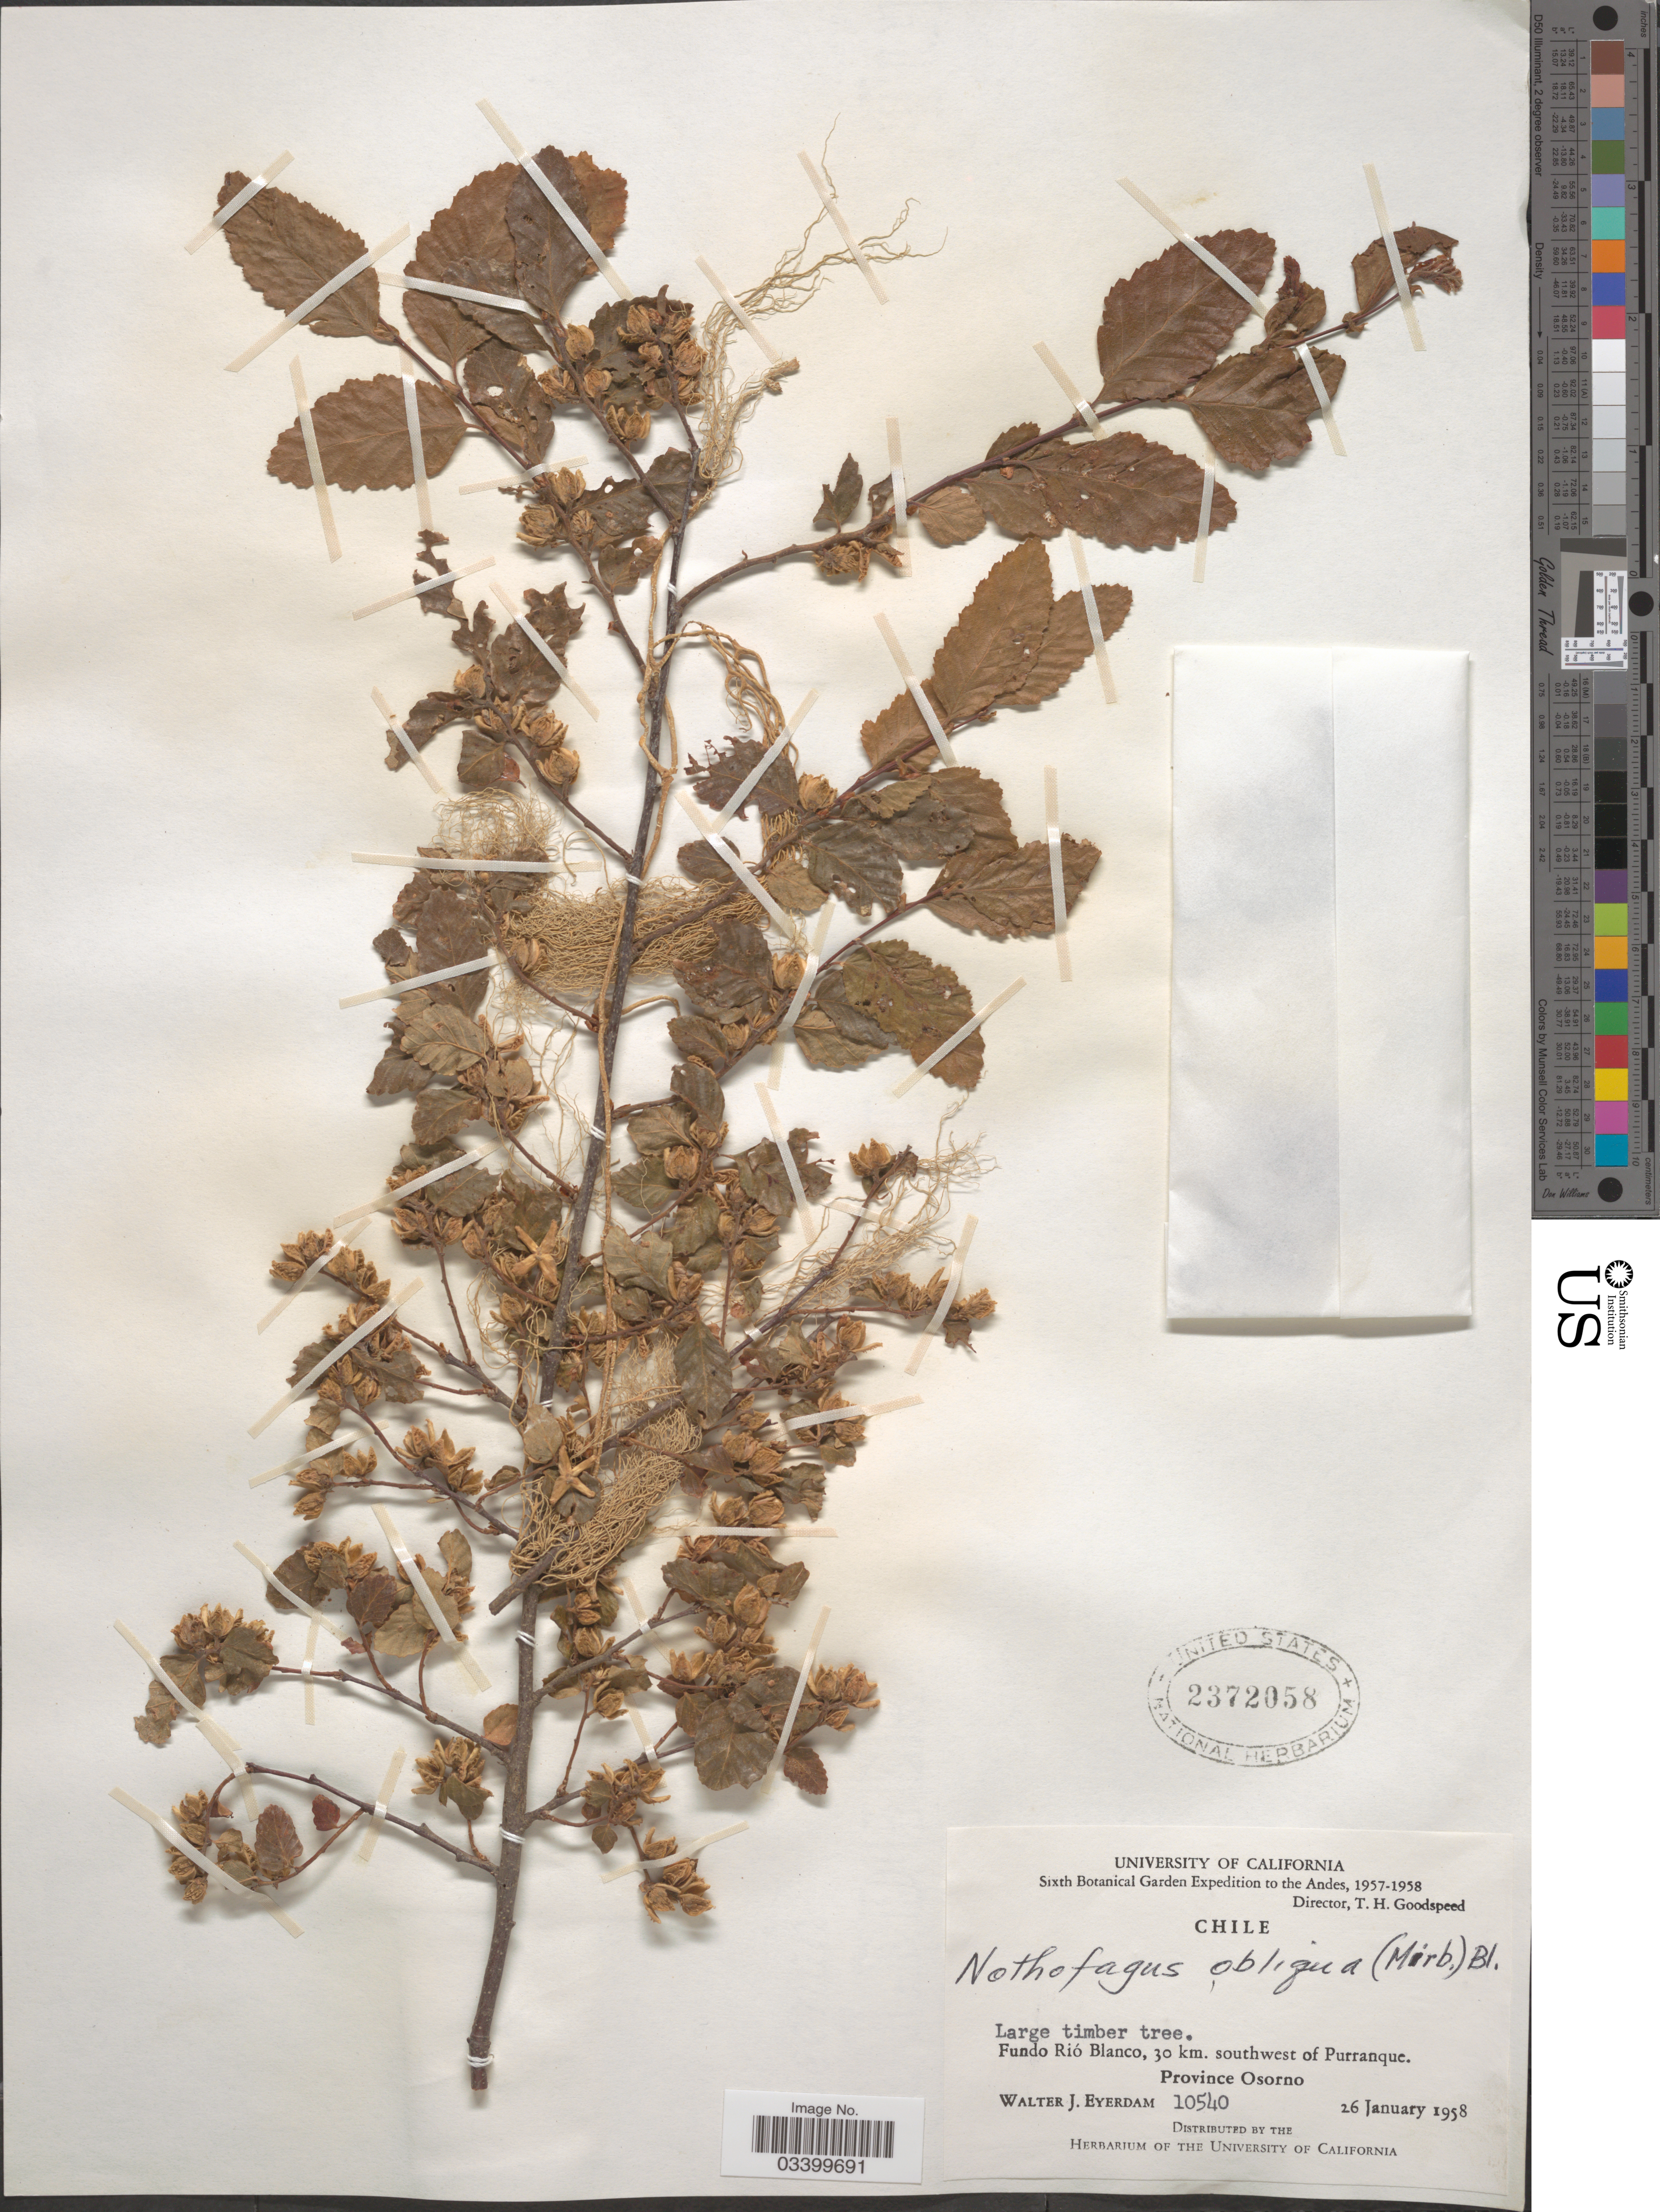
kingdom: Plantae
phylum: Tracheophyta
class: Magnoliopsida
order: Fagales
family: Nothofagaceae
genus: Nothofagus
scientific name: Nothofagus obliqua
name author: (Mirb.) Oerst.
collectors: W. J. Eyerdam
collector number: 10540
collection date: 1958-01-26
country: Chile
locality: Andes. Fundo Rió Blanco, 30 km. southwest of Purranque. Province Osorno.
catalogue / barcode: US 2372058